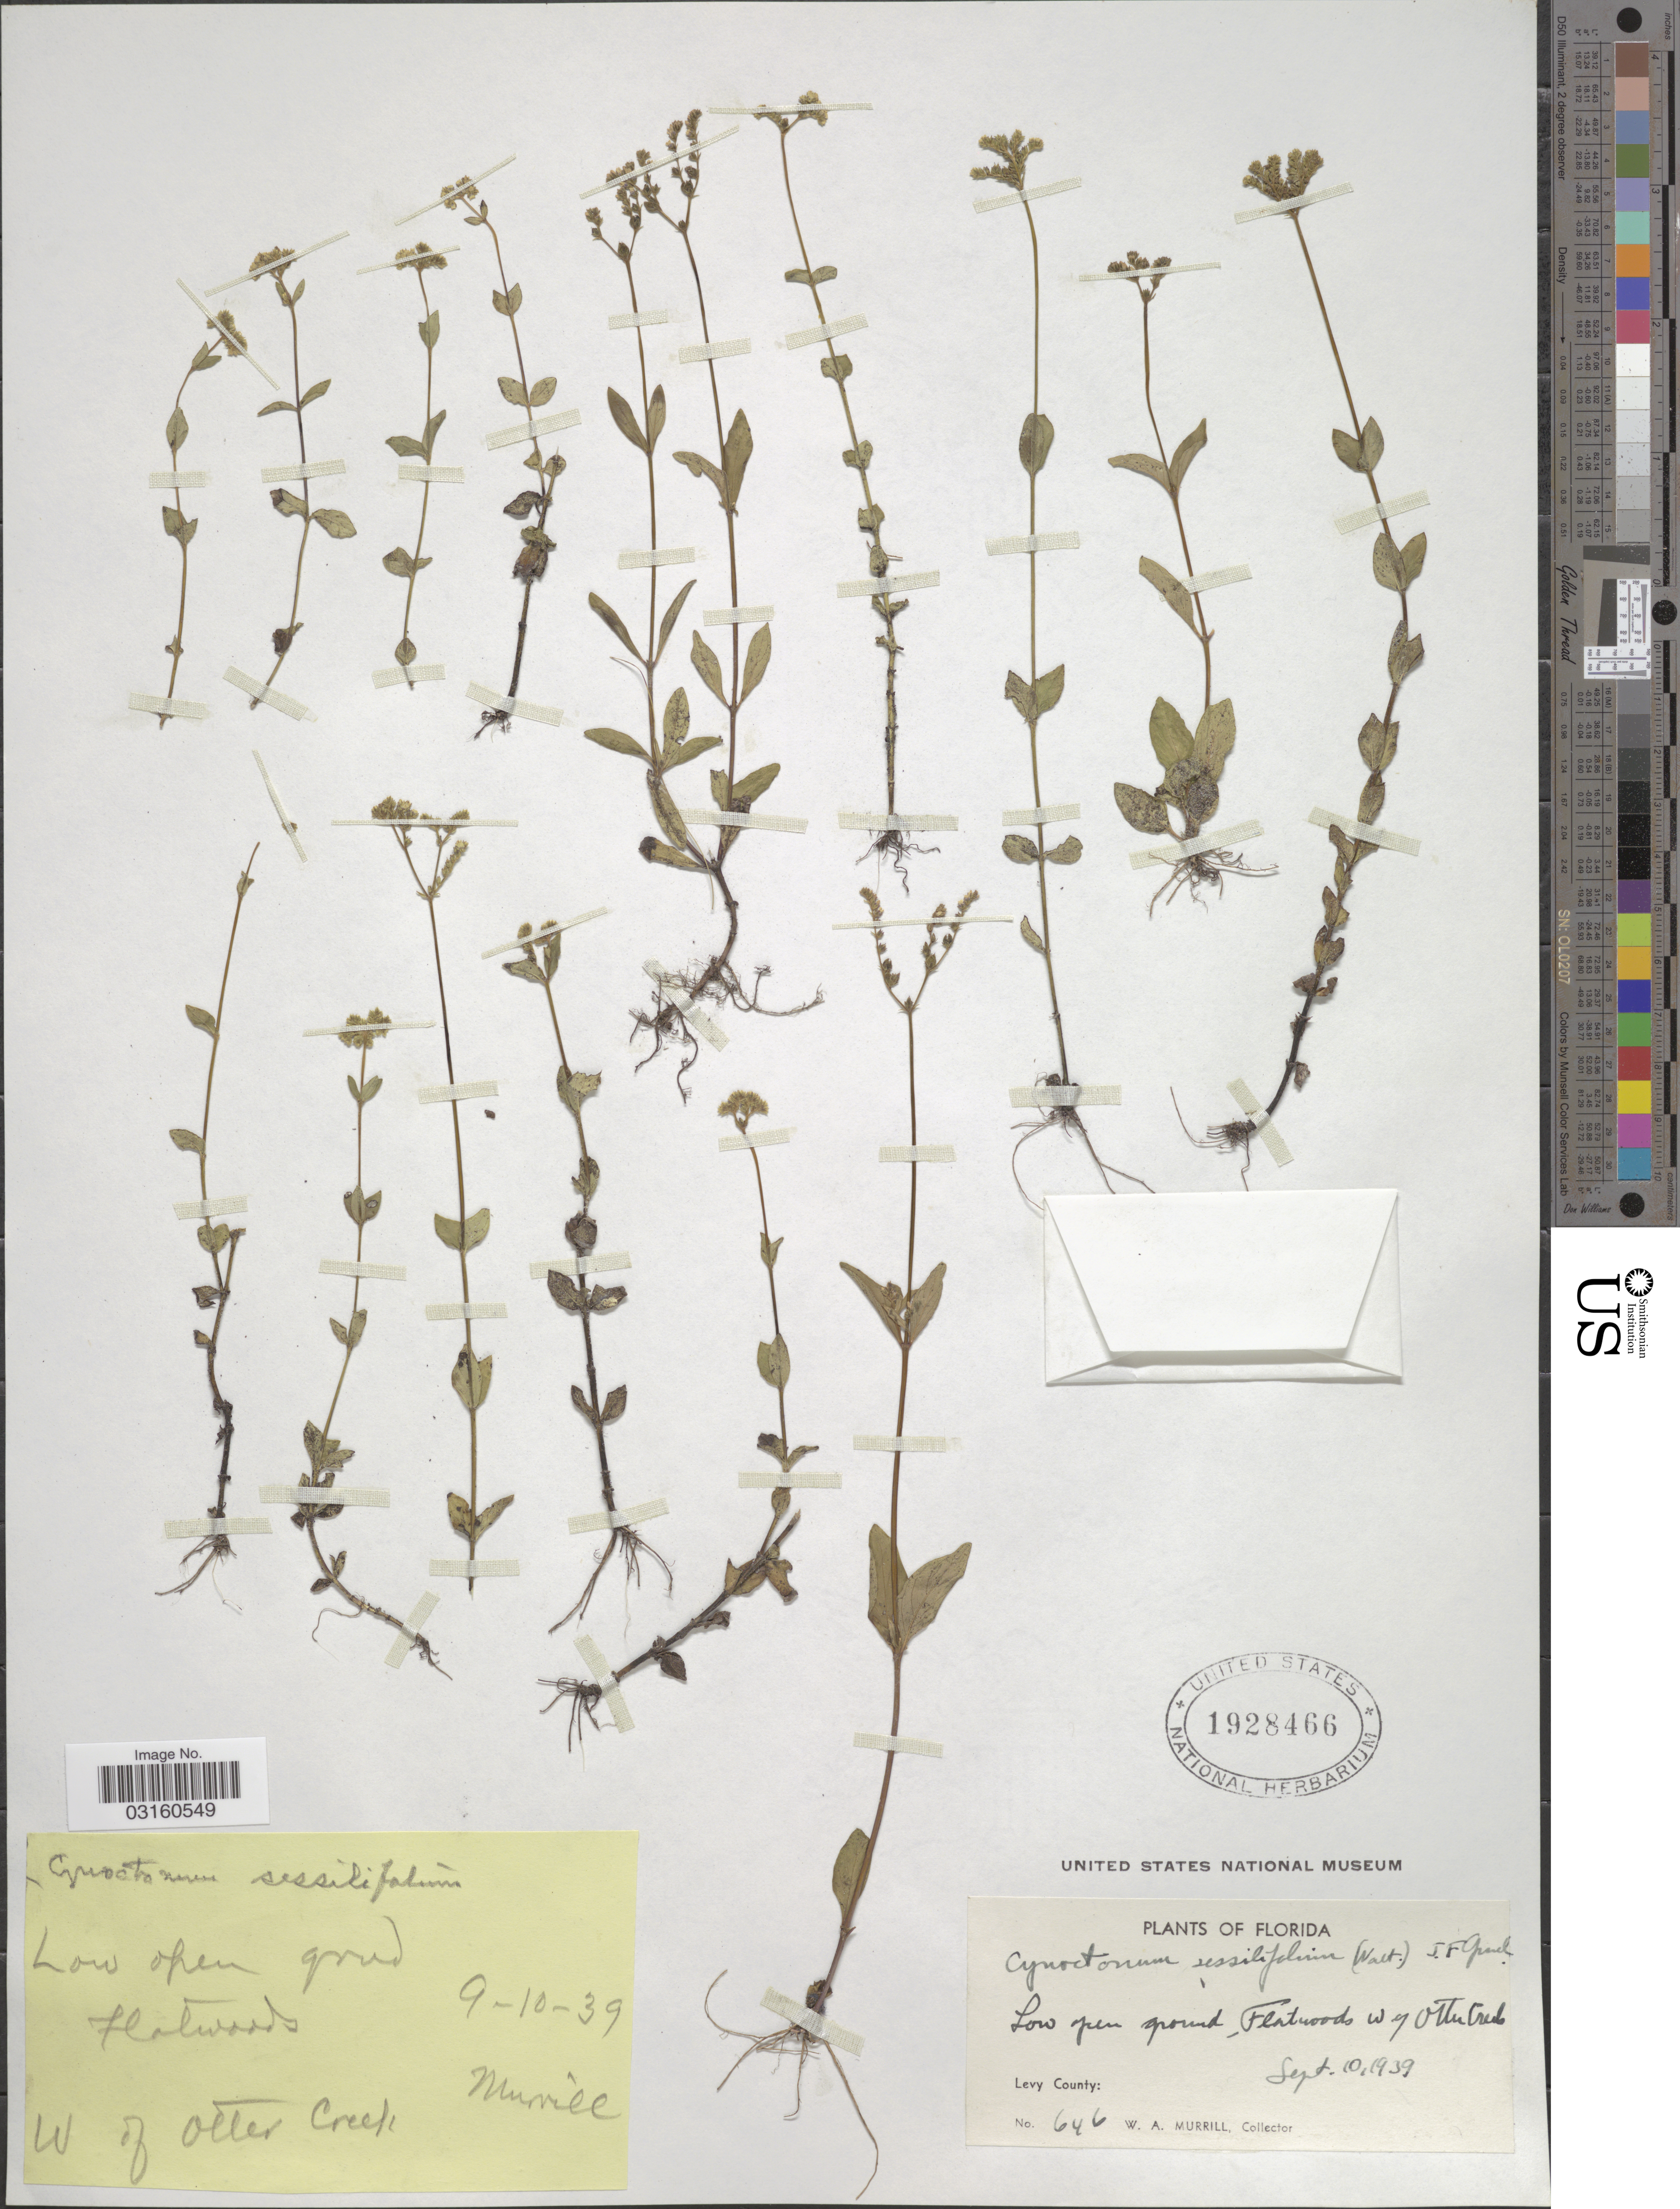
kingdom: Plantae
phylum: Tracheophyta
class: Magnoliopsida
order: Gentianales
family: Loganiaceae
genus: Mitreola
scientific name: Mitreola sessilifolia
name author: (J.F. Gmel.) G. Don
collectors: W. A. Murrill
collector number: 646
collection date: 1939-09-10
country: United States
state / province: Florida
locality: Low open ground, Flatwoods W of Otter Creek. Levy County.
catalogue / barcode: US 1928466